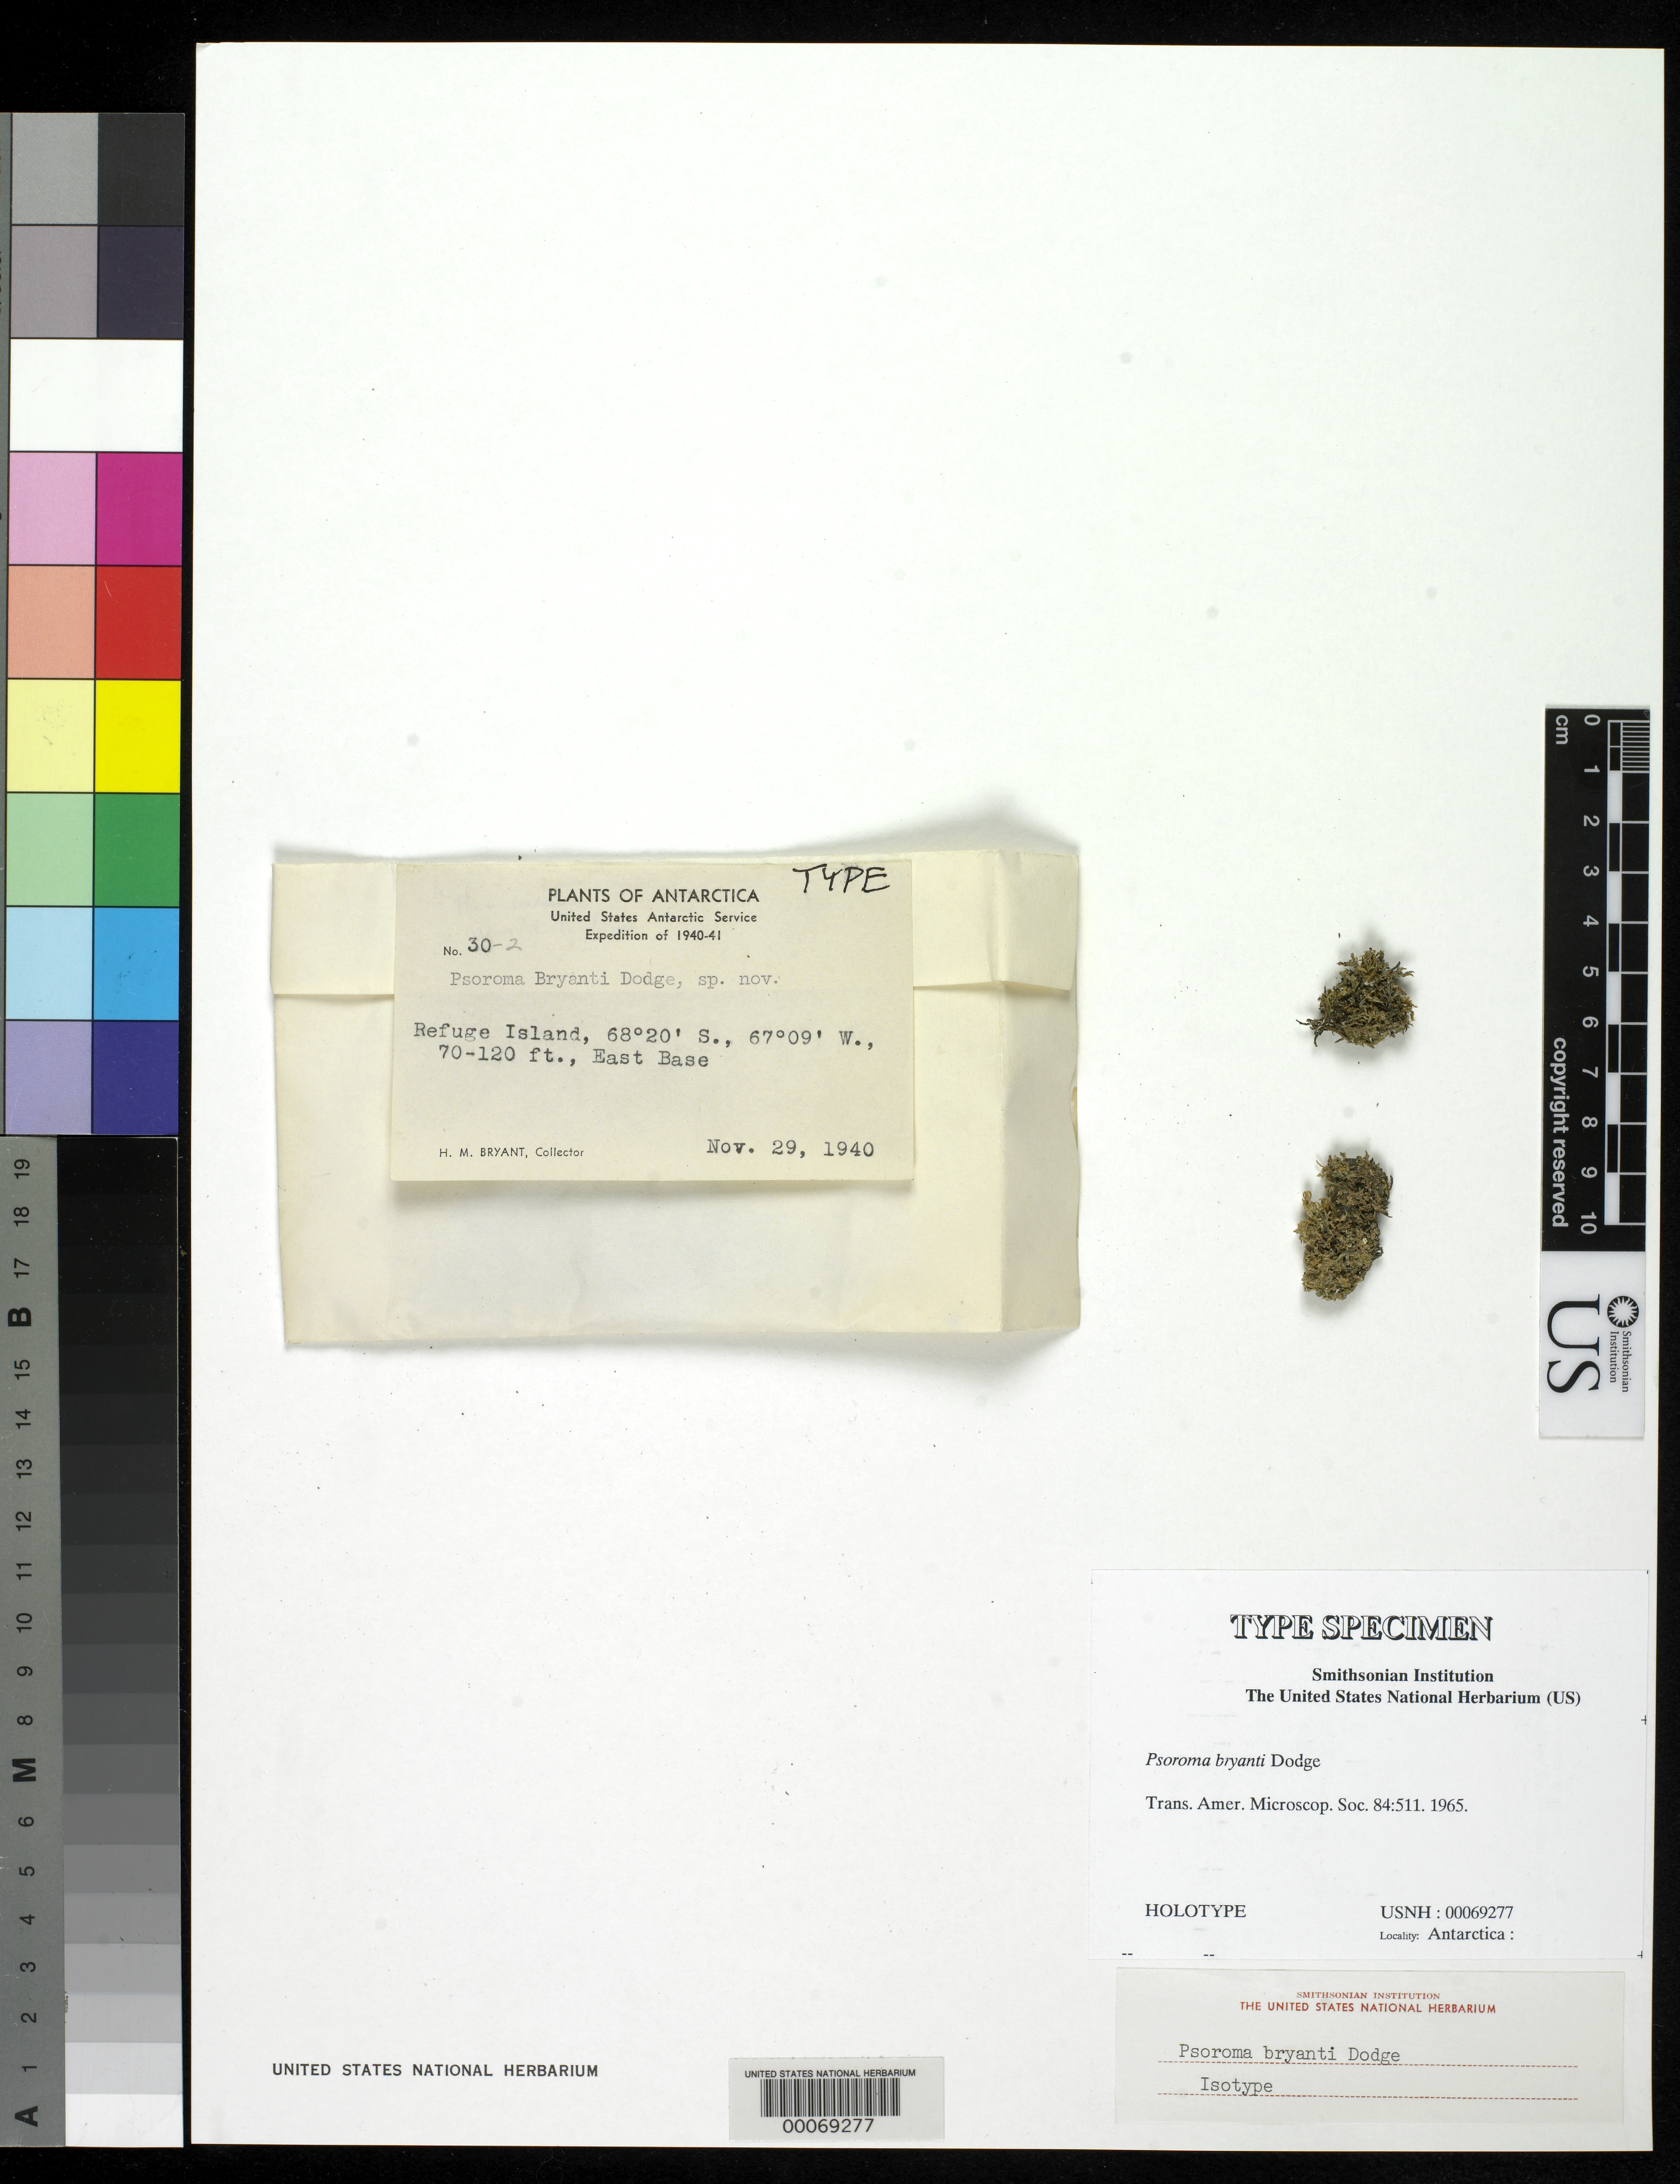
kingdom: Fungi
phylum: Ascomycota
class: Lecanoromycetes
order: Peltigerales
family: Pannariaceae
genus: Psoroma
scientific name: Psoroma bryanti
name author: C.W. Dodge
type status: Holotype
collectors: H. Bryant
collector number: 30-2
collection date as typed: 29 Nov 1940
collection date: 1940-11-29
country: Antarctica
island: Refuge Island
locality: East base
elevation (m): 21